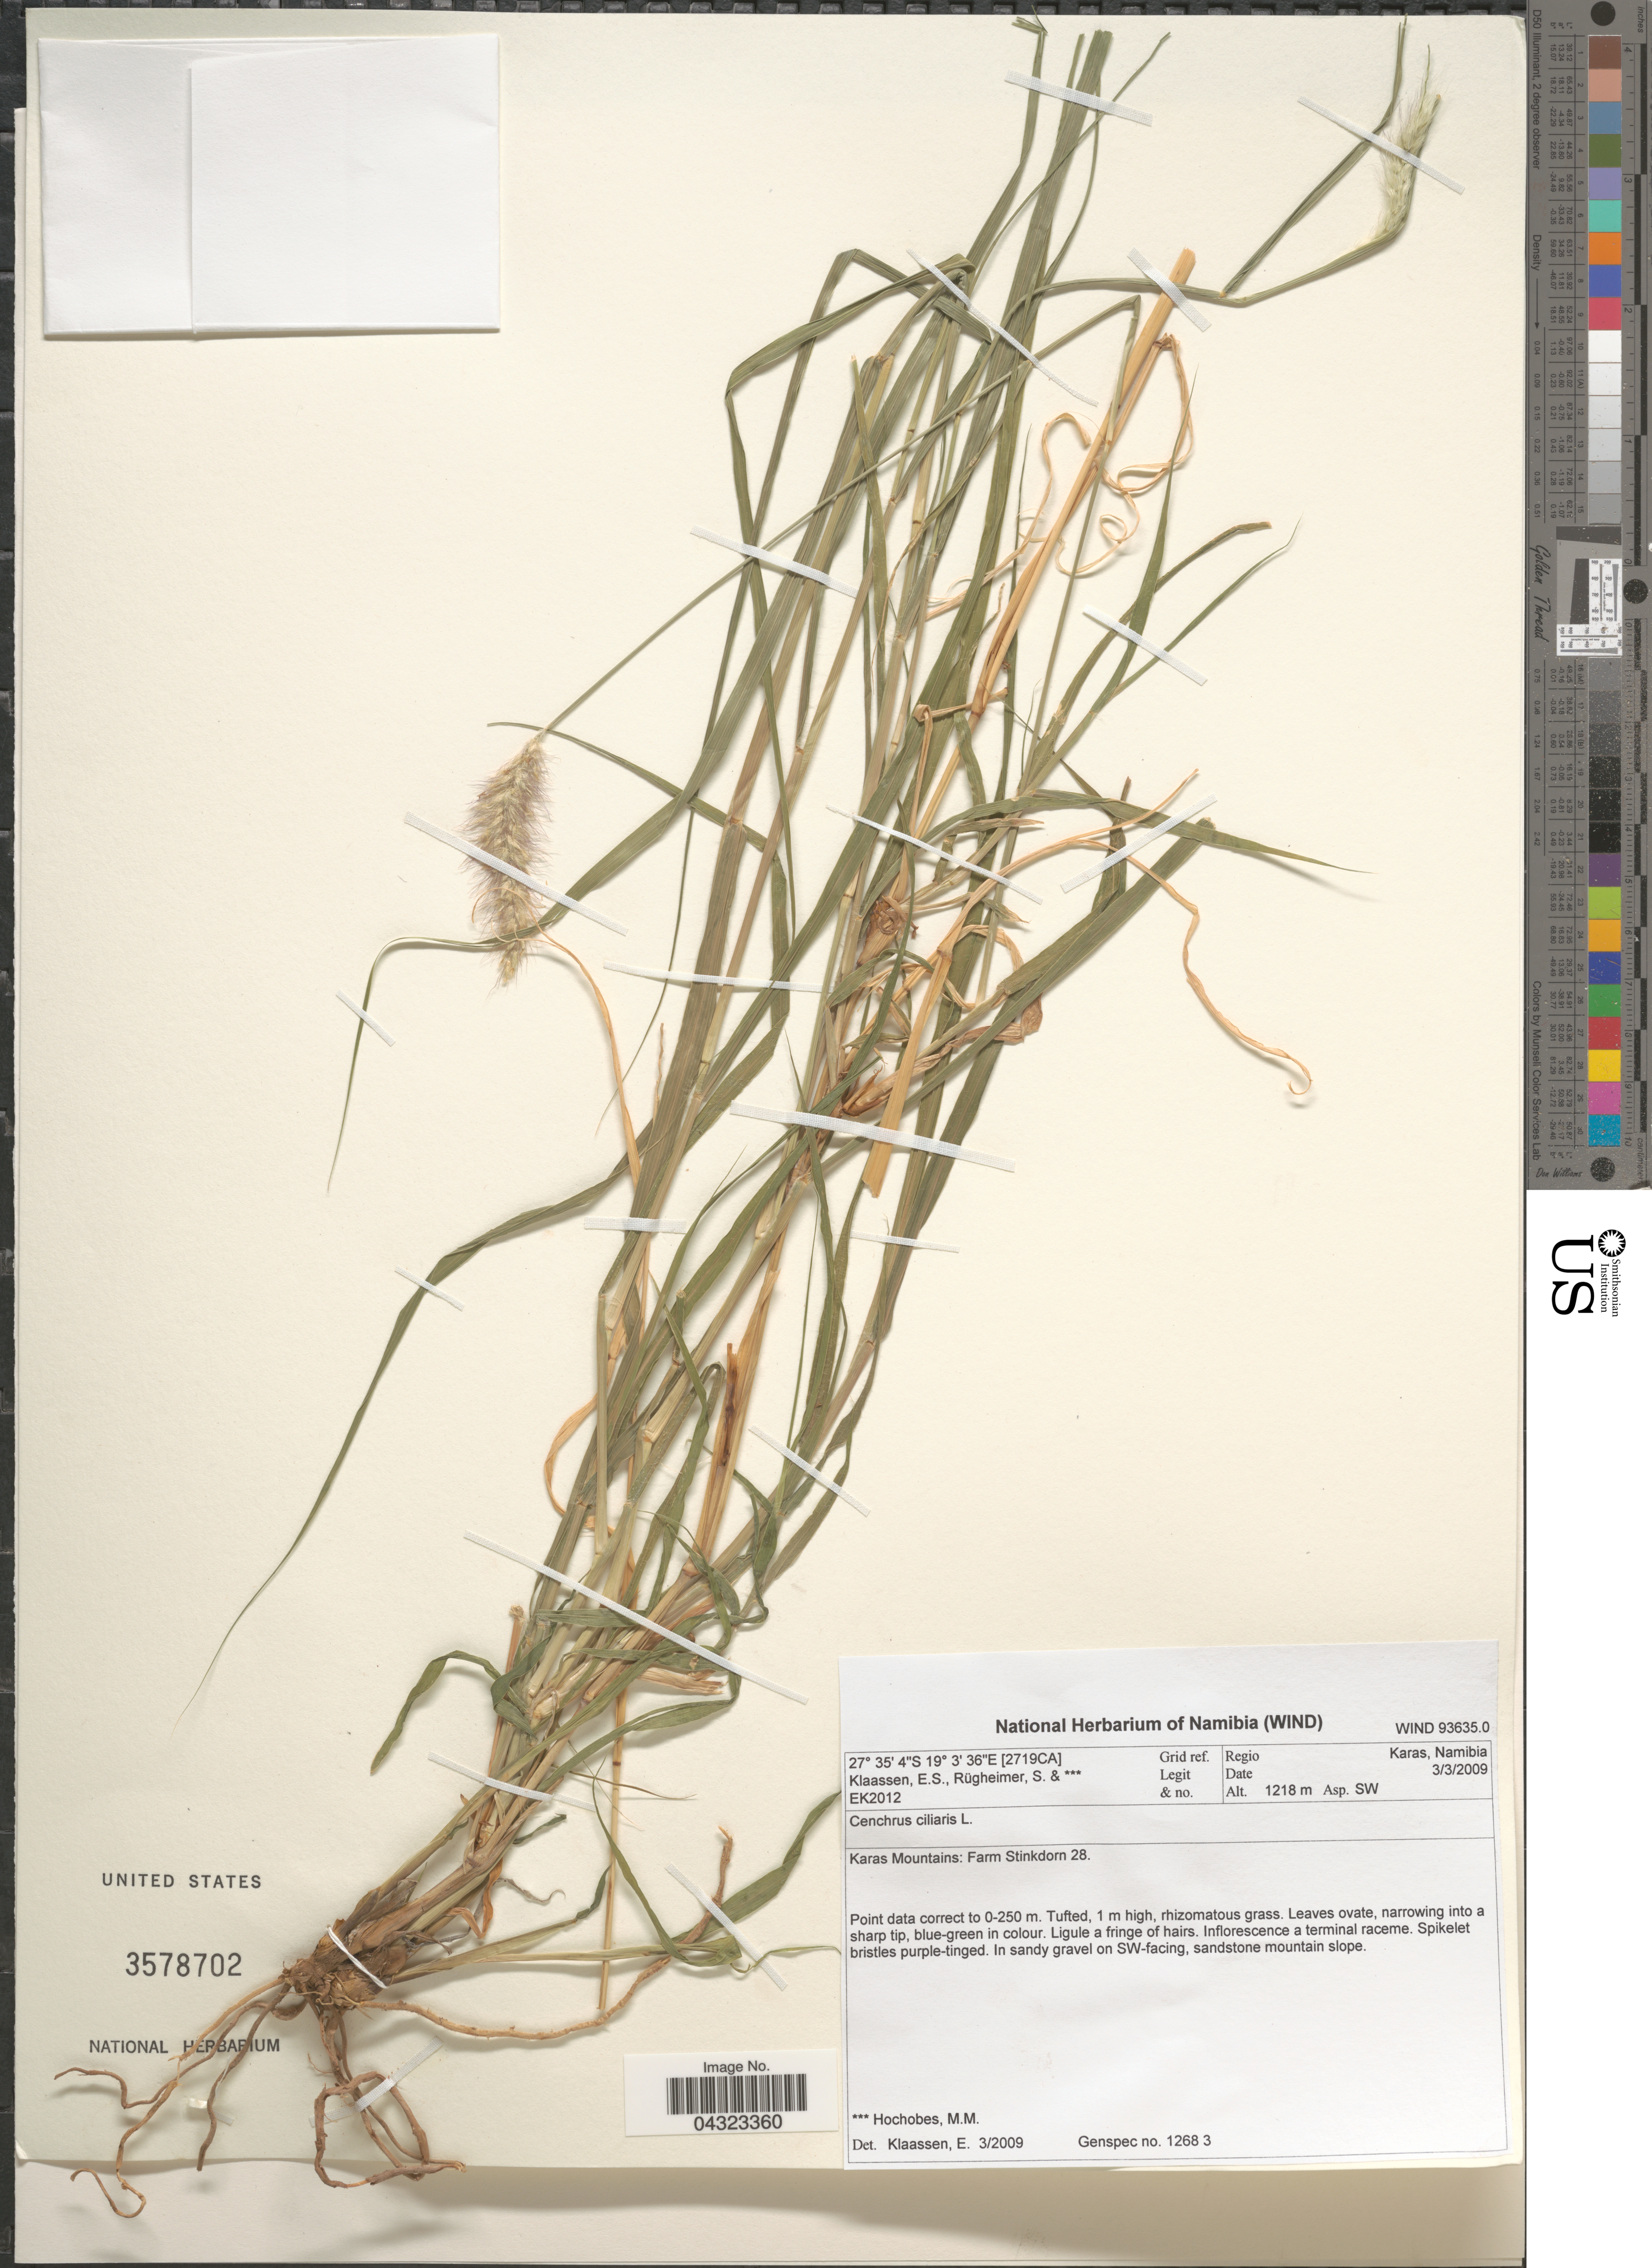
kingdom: Plantae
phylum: Tracheophyta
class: Liliopsida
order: Poales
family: Poaceae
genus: Cenchrus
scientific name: Cenchrus ciliaris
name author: L.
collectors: E. S. Klaassen, S. Rugheimer & M. Hochobes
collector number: EK2012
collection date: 2009-03-03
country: Namibia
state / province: Karas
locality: Grid ref. [2719CA]. Regio Karas, Namibia. Asp. SW. Karas Mountains; Farm Stinkdorn 28.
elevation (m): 1218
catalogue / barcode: US 3578702